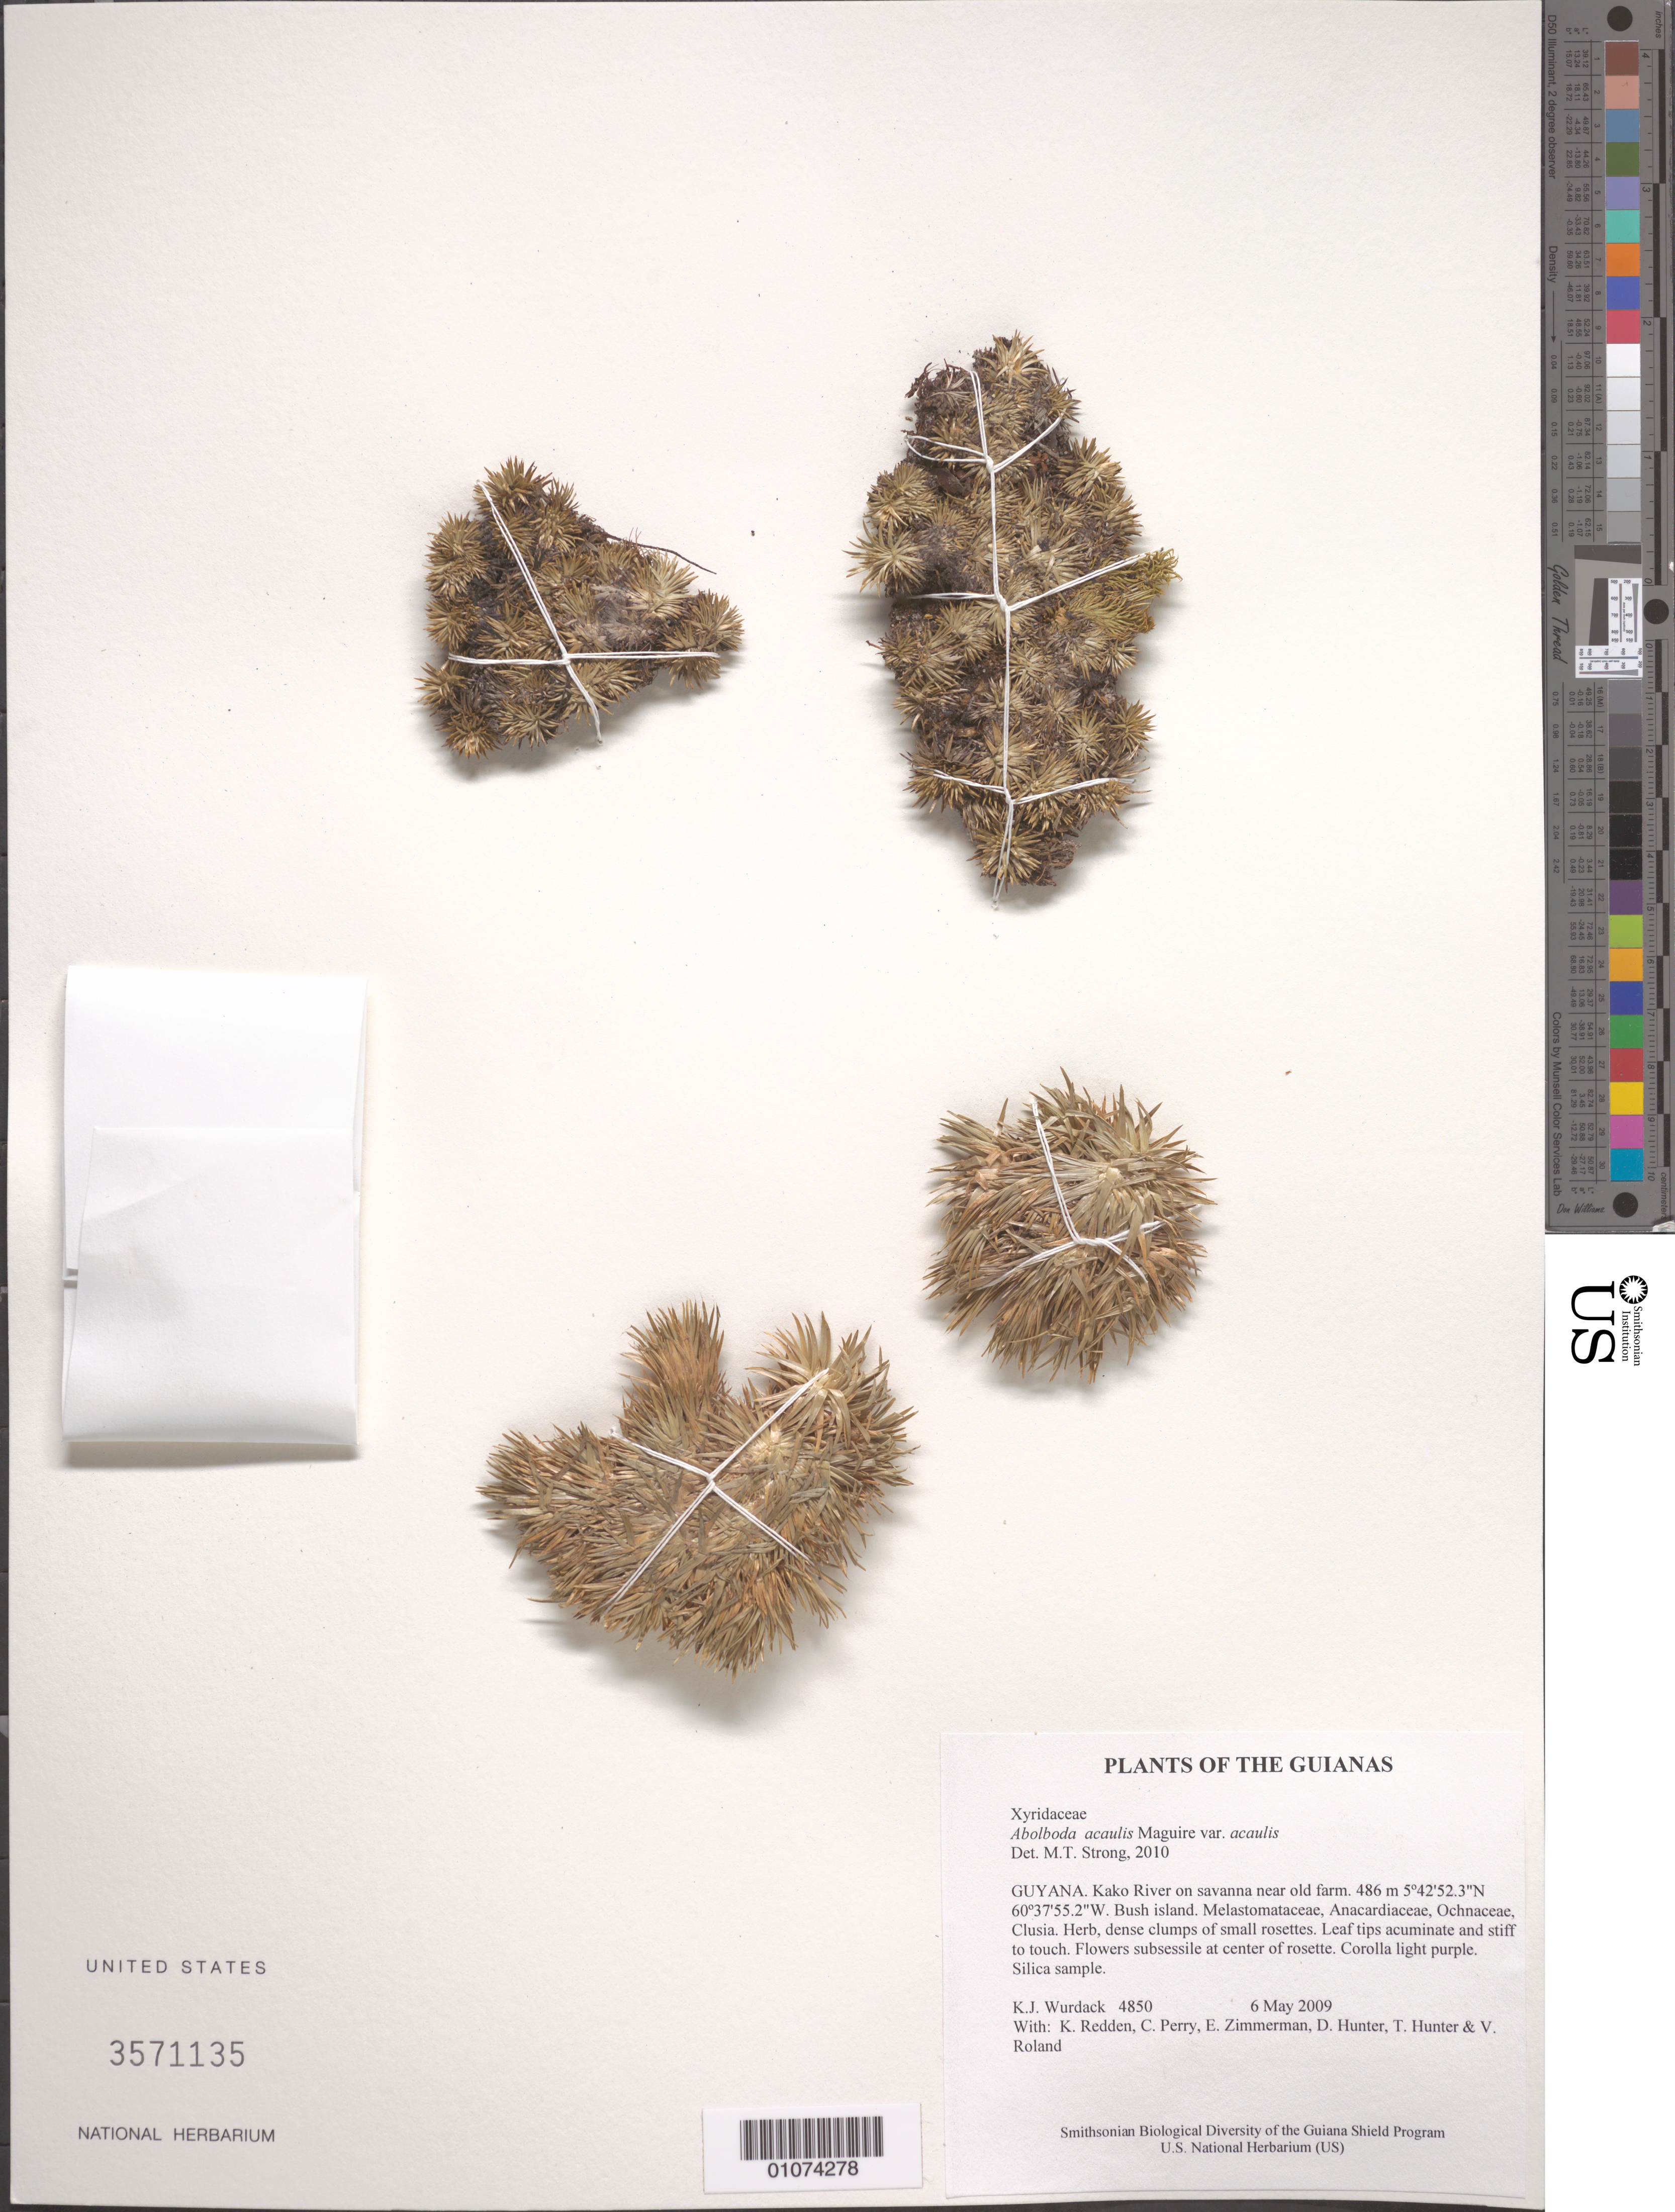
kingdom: Plantae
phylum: Tracheophyta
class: Liliopsida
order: Poales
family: Xyridaceae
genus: Abolboda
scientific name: Abolboda acaulis var. acaulis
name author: Maguire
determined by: Strong, M. T., (US), Smithsonian Institution - National Museum of Natural History (UNITED STATES)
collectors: K. Wurdack, K. M. Redden, C. Perry, E. Zimmerman, D. Hunter, T. Hunter & V. Roland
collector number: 4850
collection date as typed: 6 May 2009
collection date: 2009-05-06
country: Guyana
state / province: Cuyuni-Mazaruni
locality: Kako River on savanna near old farm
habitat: Bush island. Melastomataceae, Anacardiaceae, Ochnaceae, Clusia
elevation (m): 486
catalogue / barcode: US 3571135